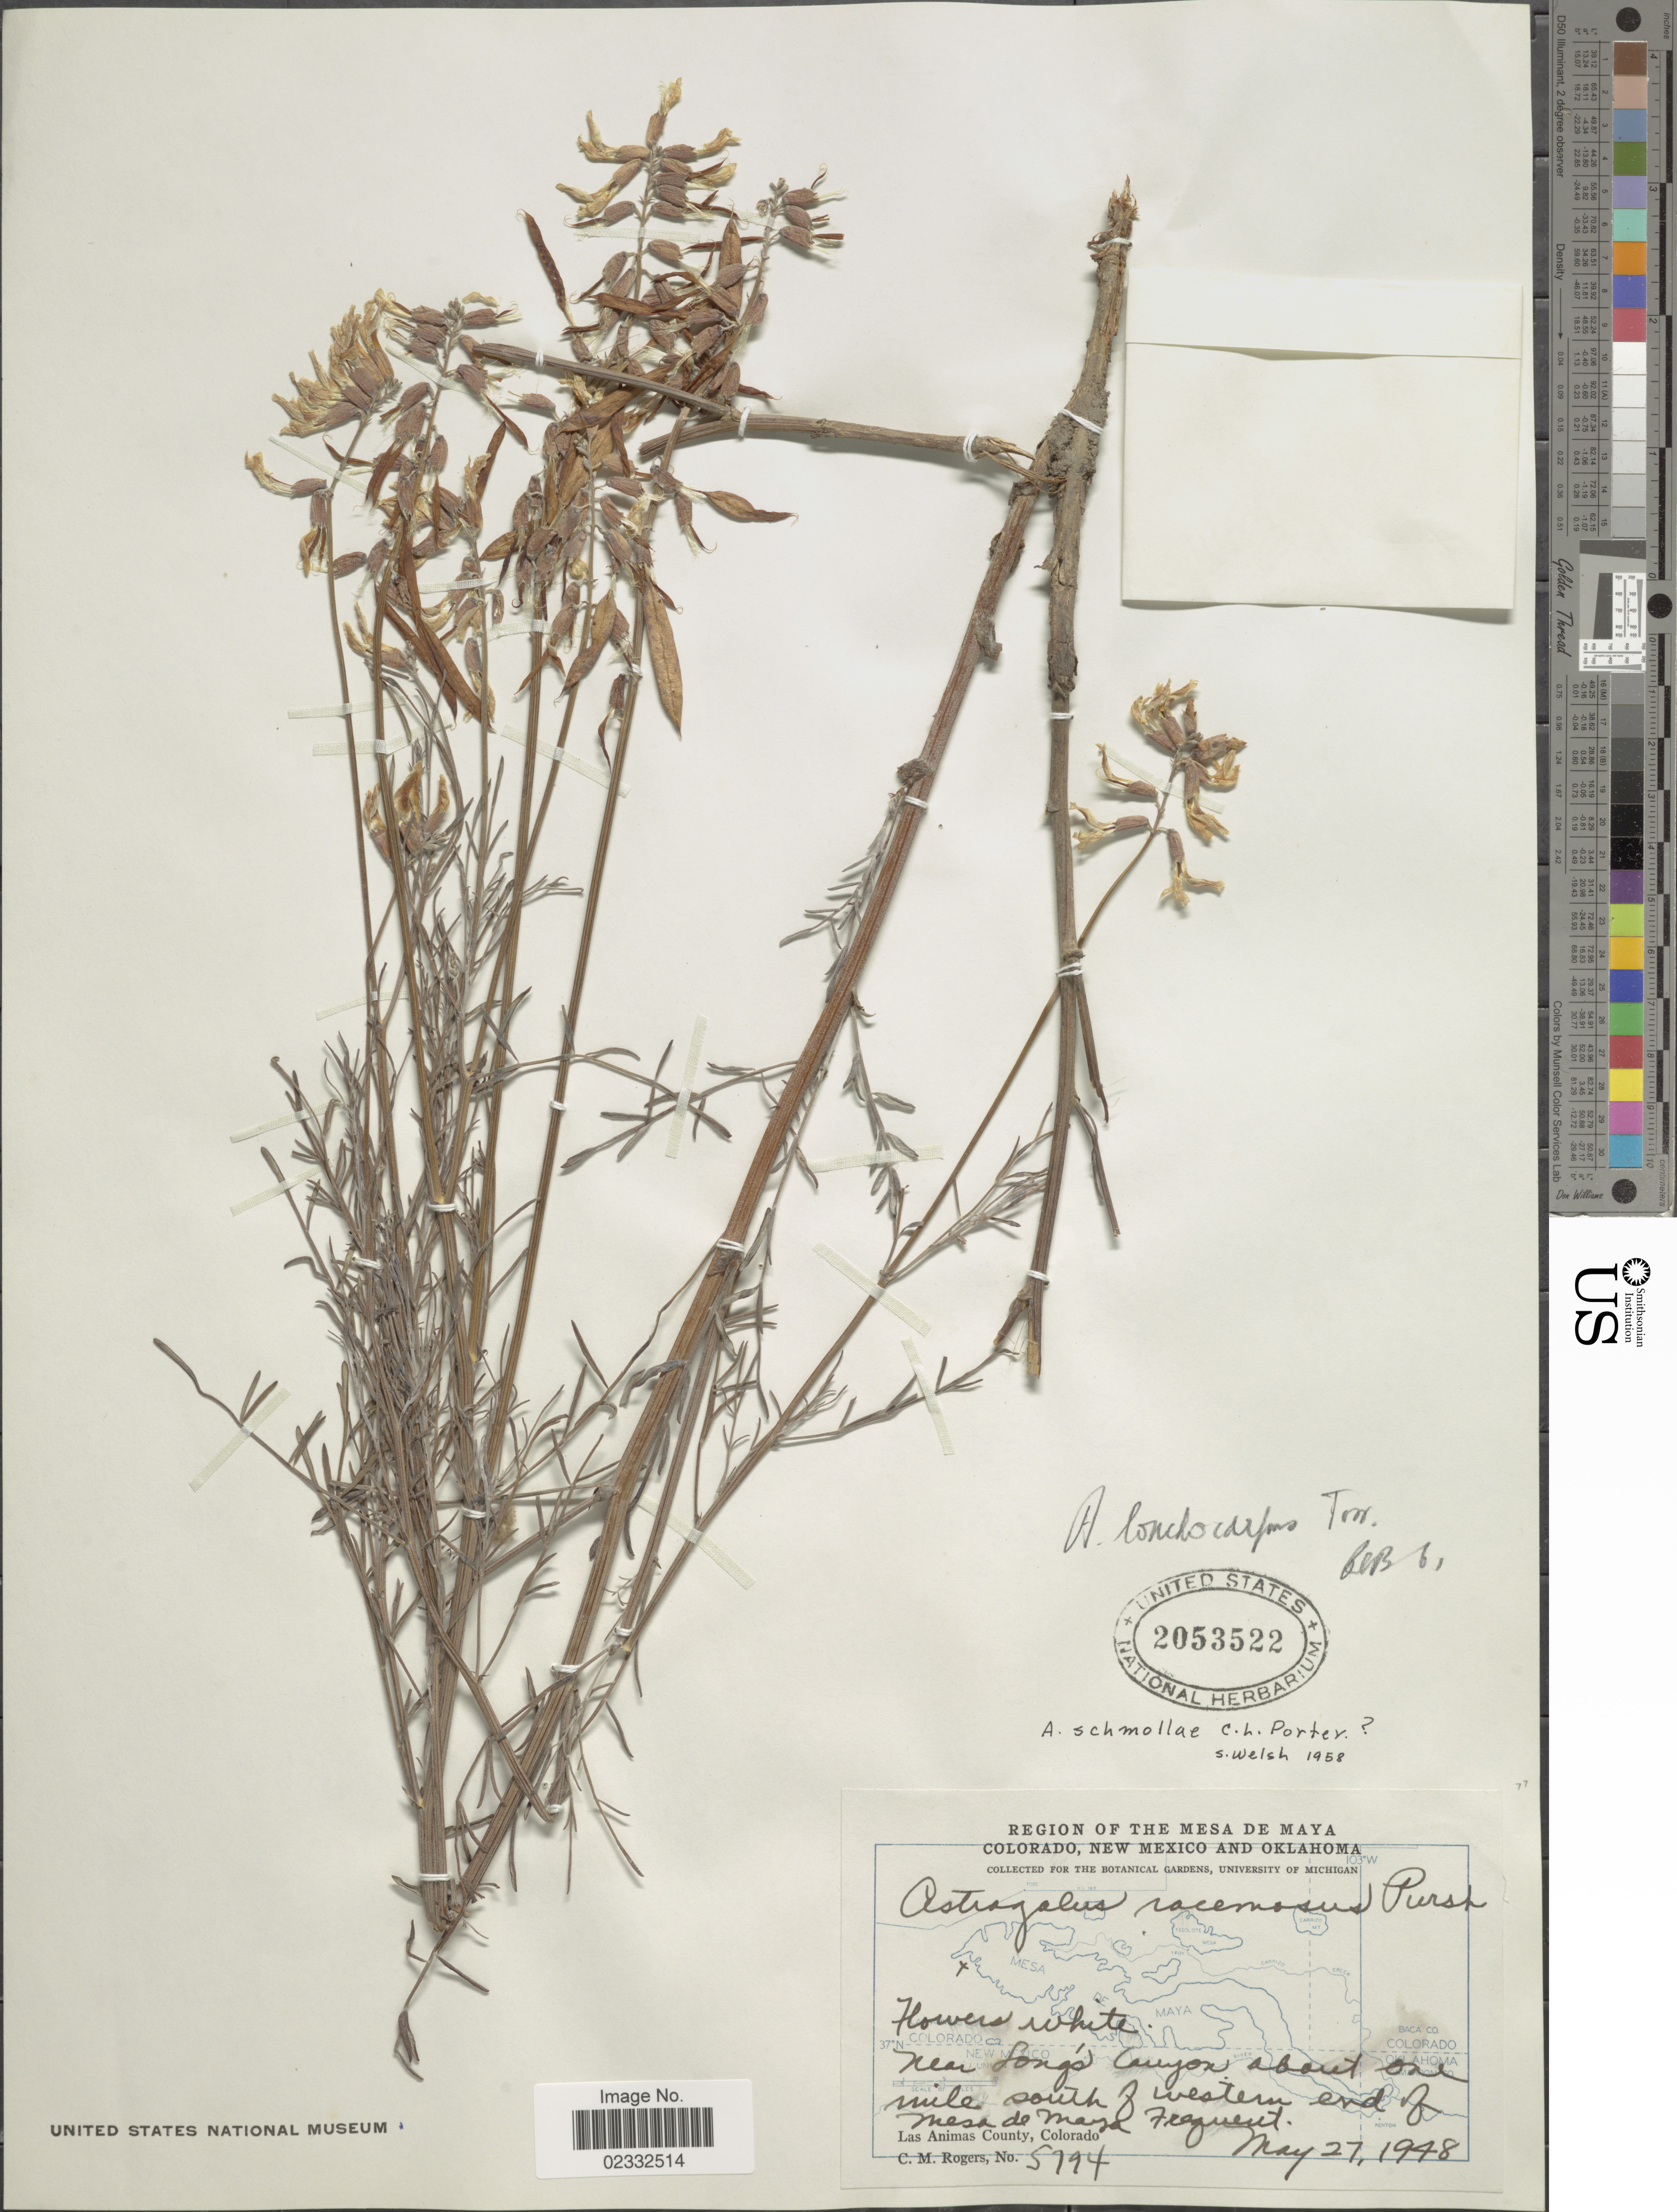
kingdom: Plantae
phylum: Tracheophyta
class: Magnoliopsida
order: Fabales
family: Fabaceae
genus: Astragalus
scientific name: Astragalus lonchocarpus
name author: Torr.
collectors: C. M. Rogers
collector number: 5794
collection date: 1948-05-27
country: United States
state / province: Colorado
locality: Near Songo Canyon, about ine mile south of Western end of Mesa de Maya Frequent. Las Animas County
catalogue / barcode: US 2053522